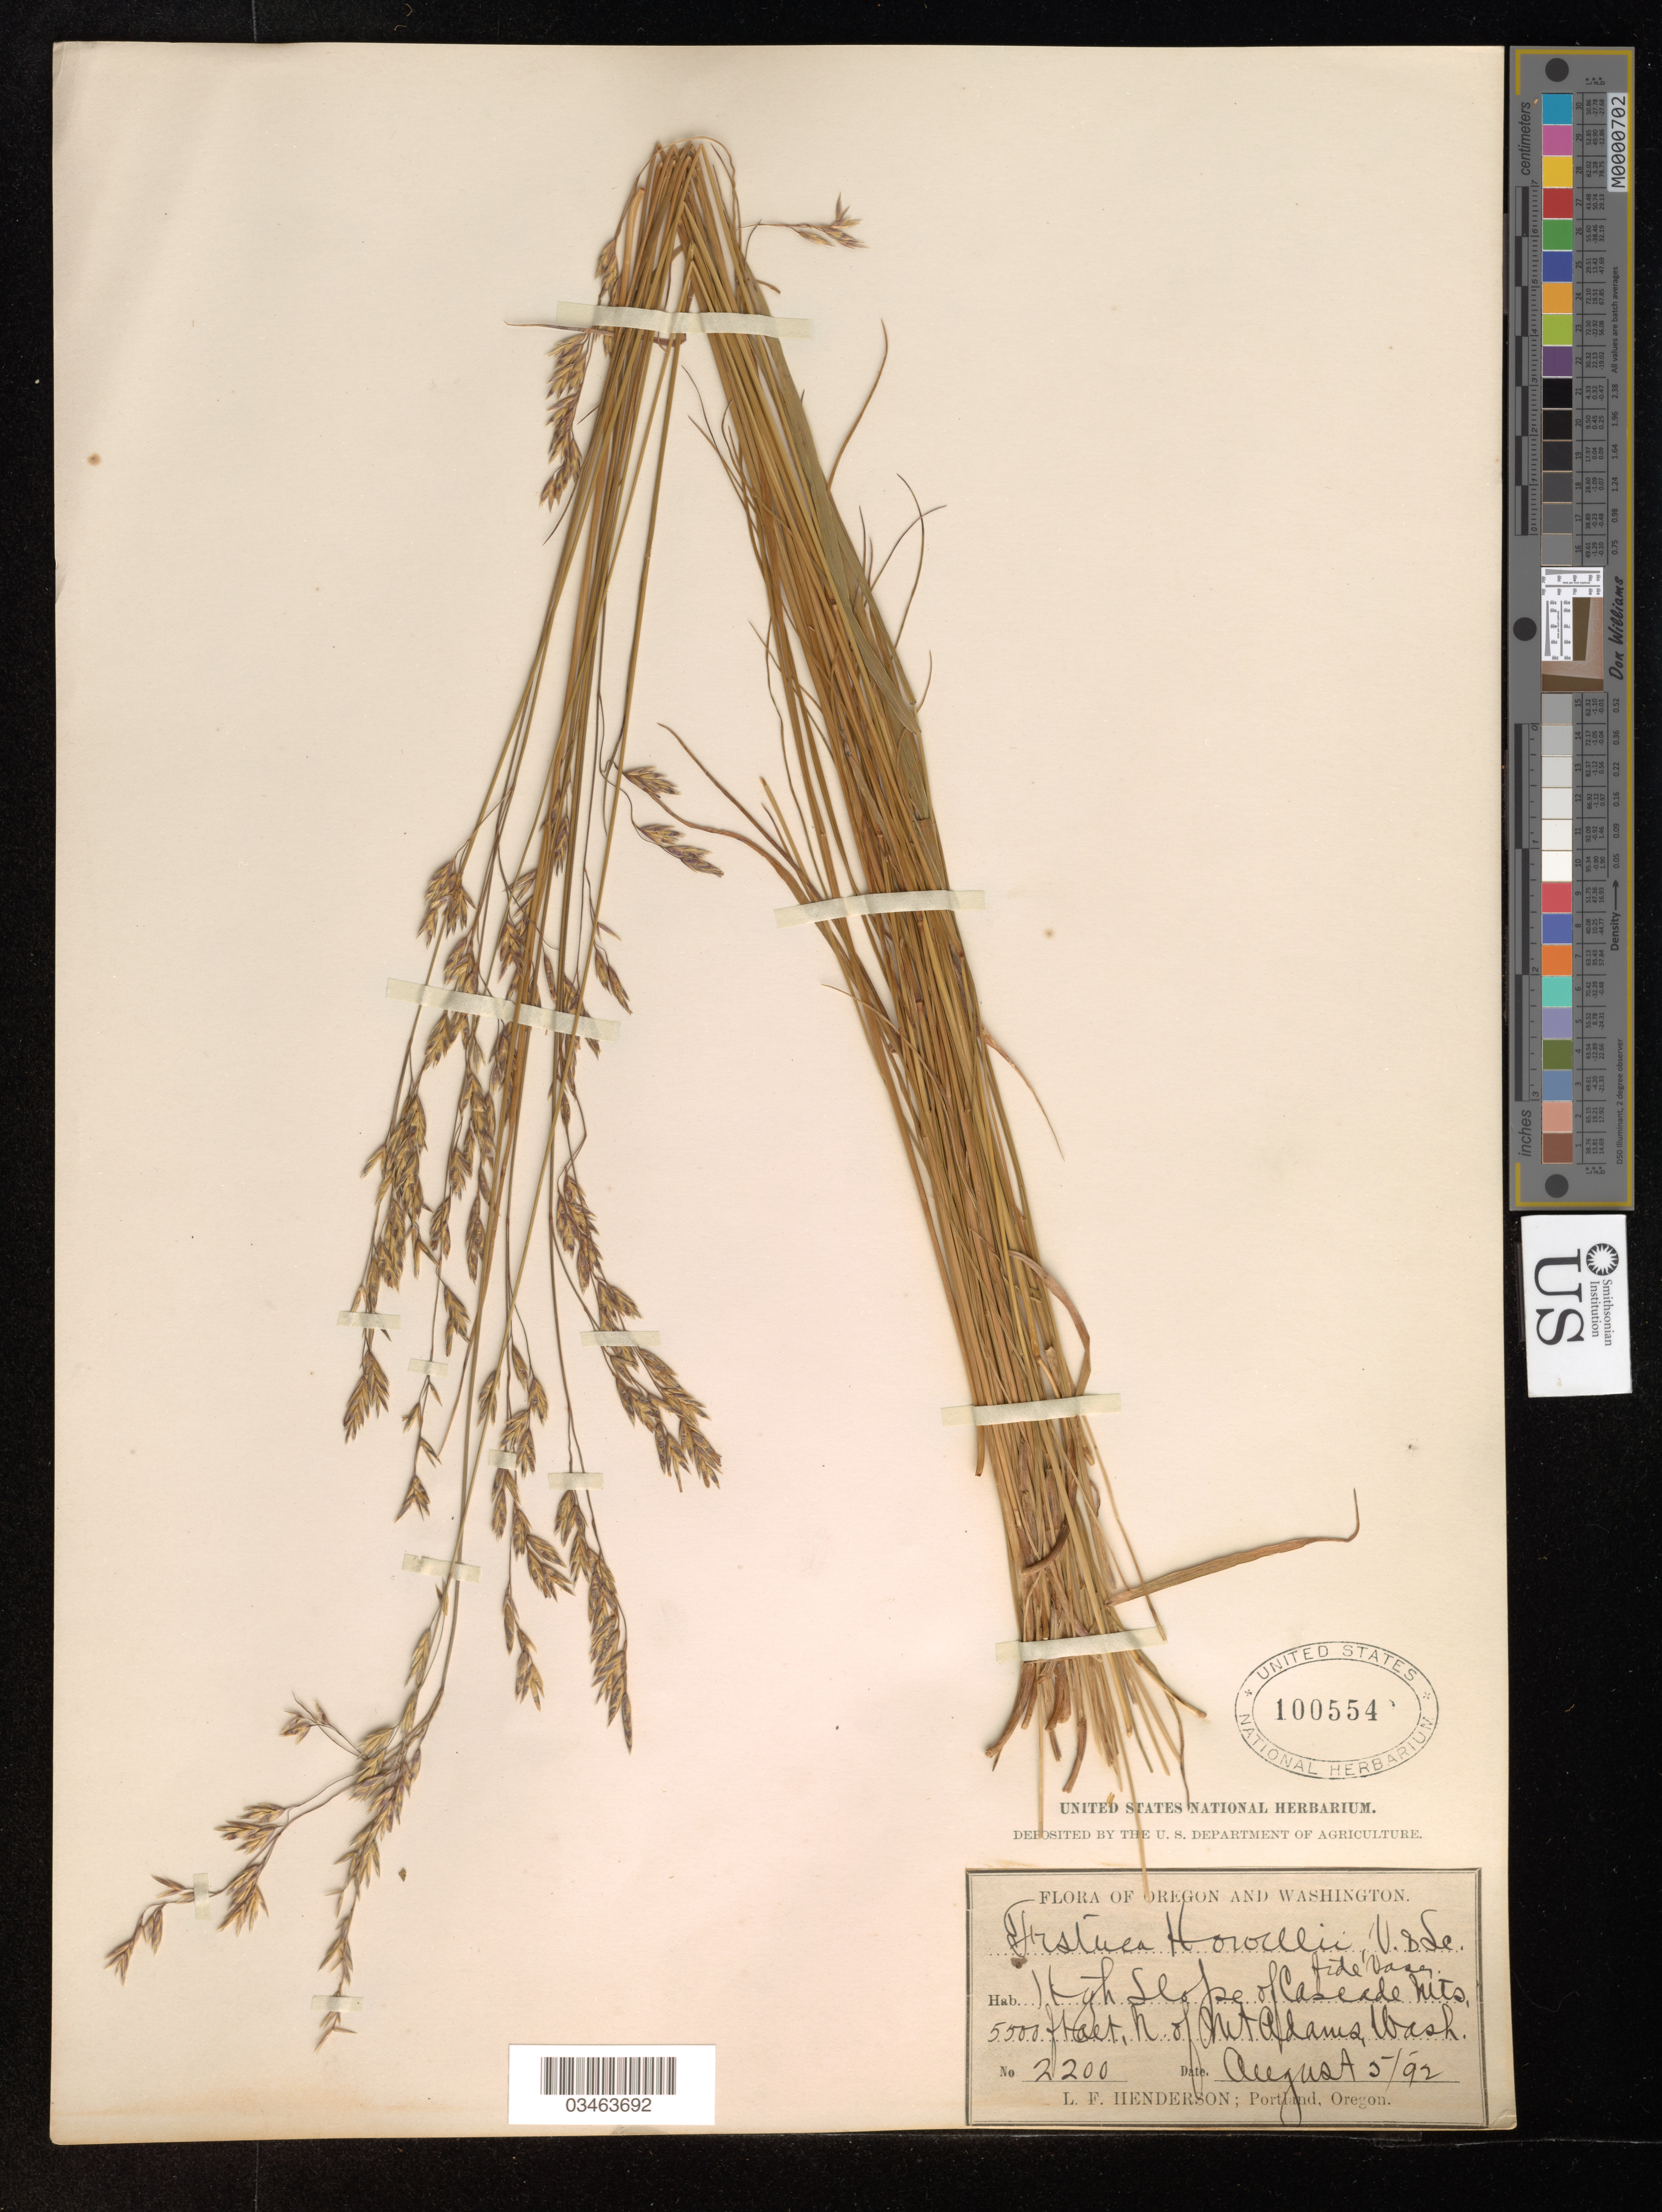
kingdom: Plantae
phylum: Tracheophyta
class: Liliopsida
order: Poales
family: Poaceae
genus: Festuca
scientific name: Festuca howellii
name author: Hack. ex W.J. Beal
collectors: L. Henderson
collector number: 2200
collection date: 1992-08-05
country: United States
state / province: Washington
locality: High slope of Cascade Mts., N. of Mt. Adams.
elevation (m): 1676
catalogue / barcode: US 100554